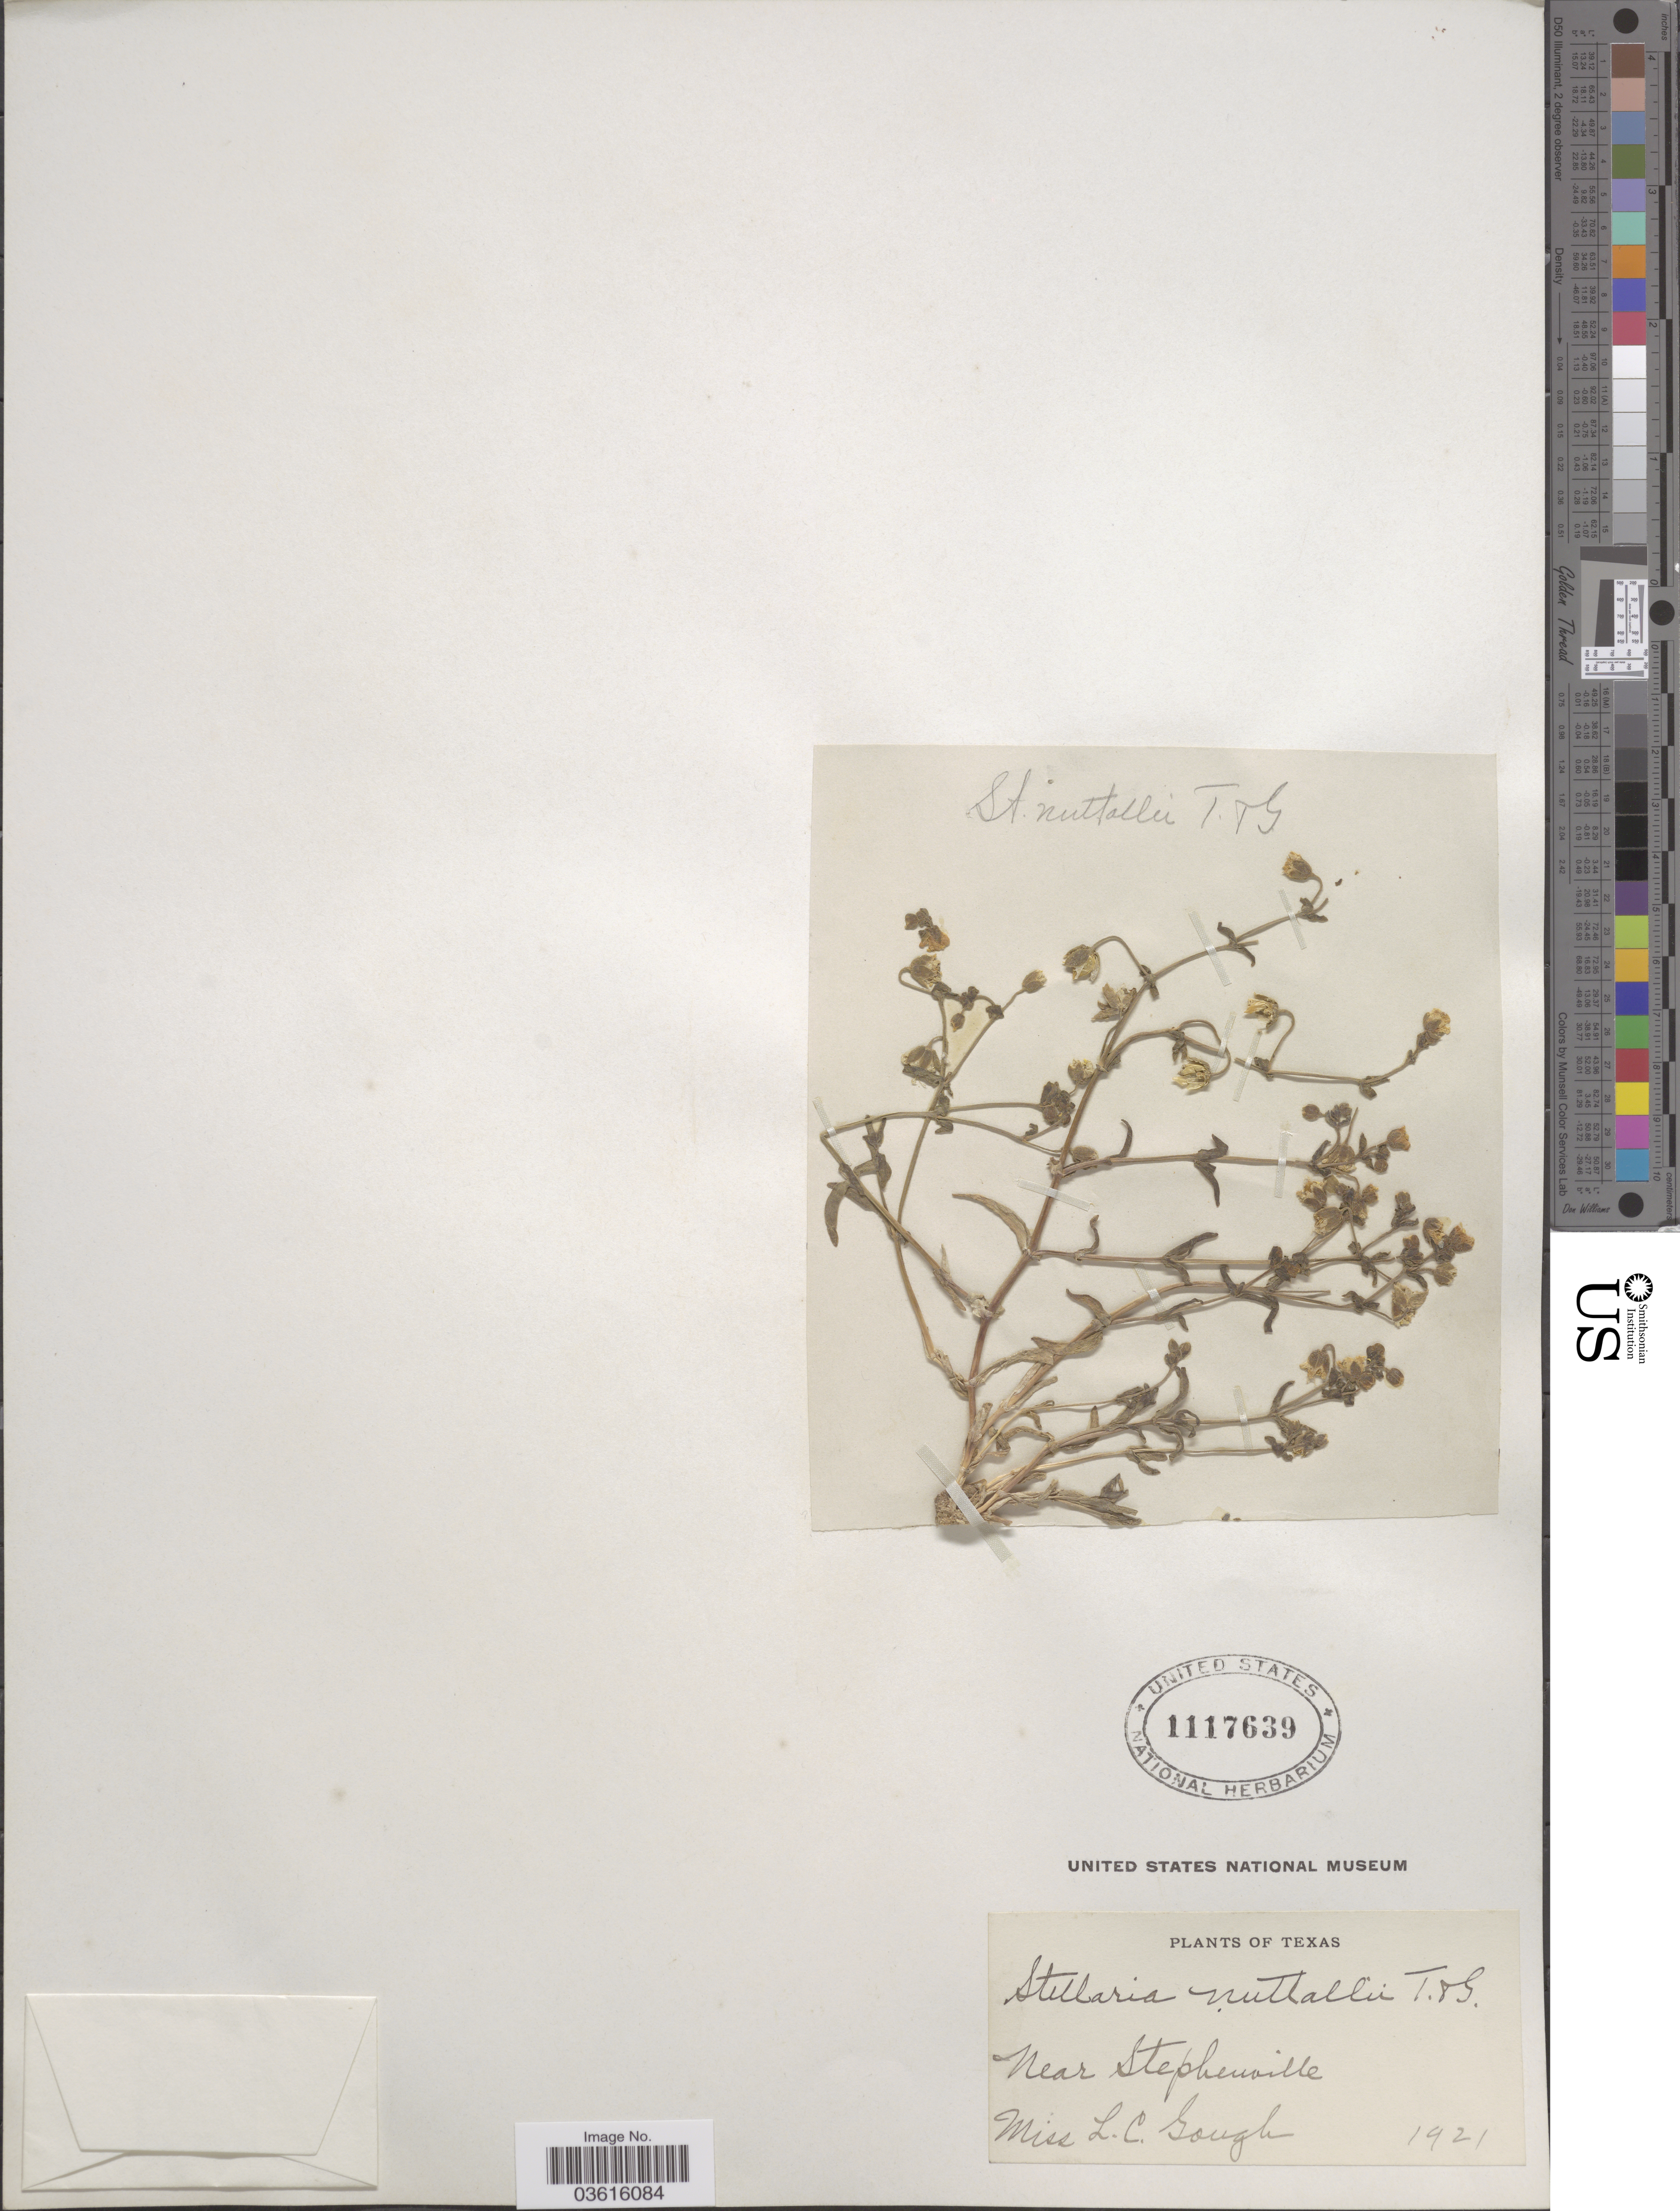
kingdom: Plantae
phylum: Tracheophyta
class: Magnoliopsida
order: Caryophyllales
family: Caryophyllaceae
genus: Minuartia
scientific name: Minuartia drummondii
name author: (Shinners) McNeill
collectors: L. Gough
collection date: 1921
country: United States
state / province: Texas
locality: Near Stephenville.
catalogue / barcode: US 1117639